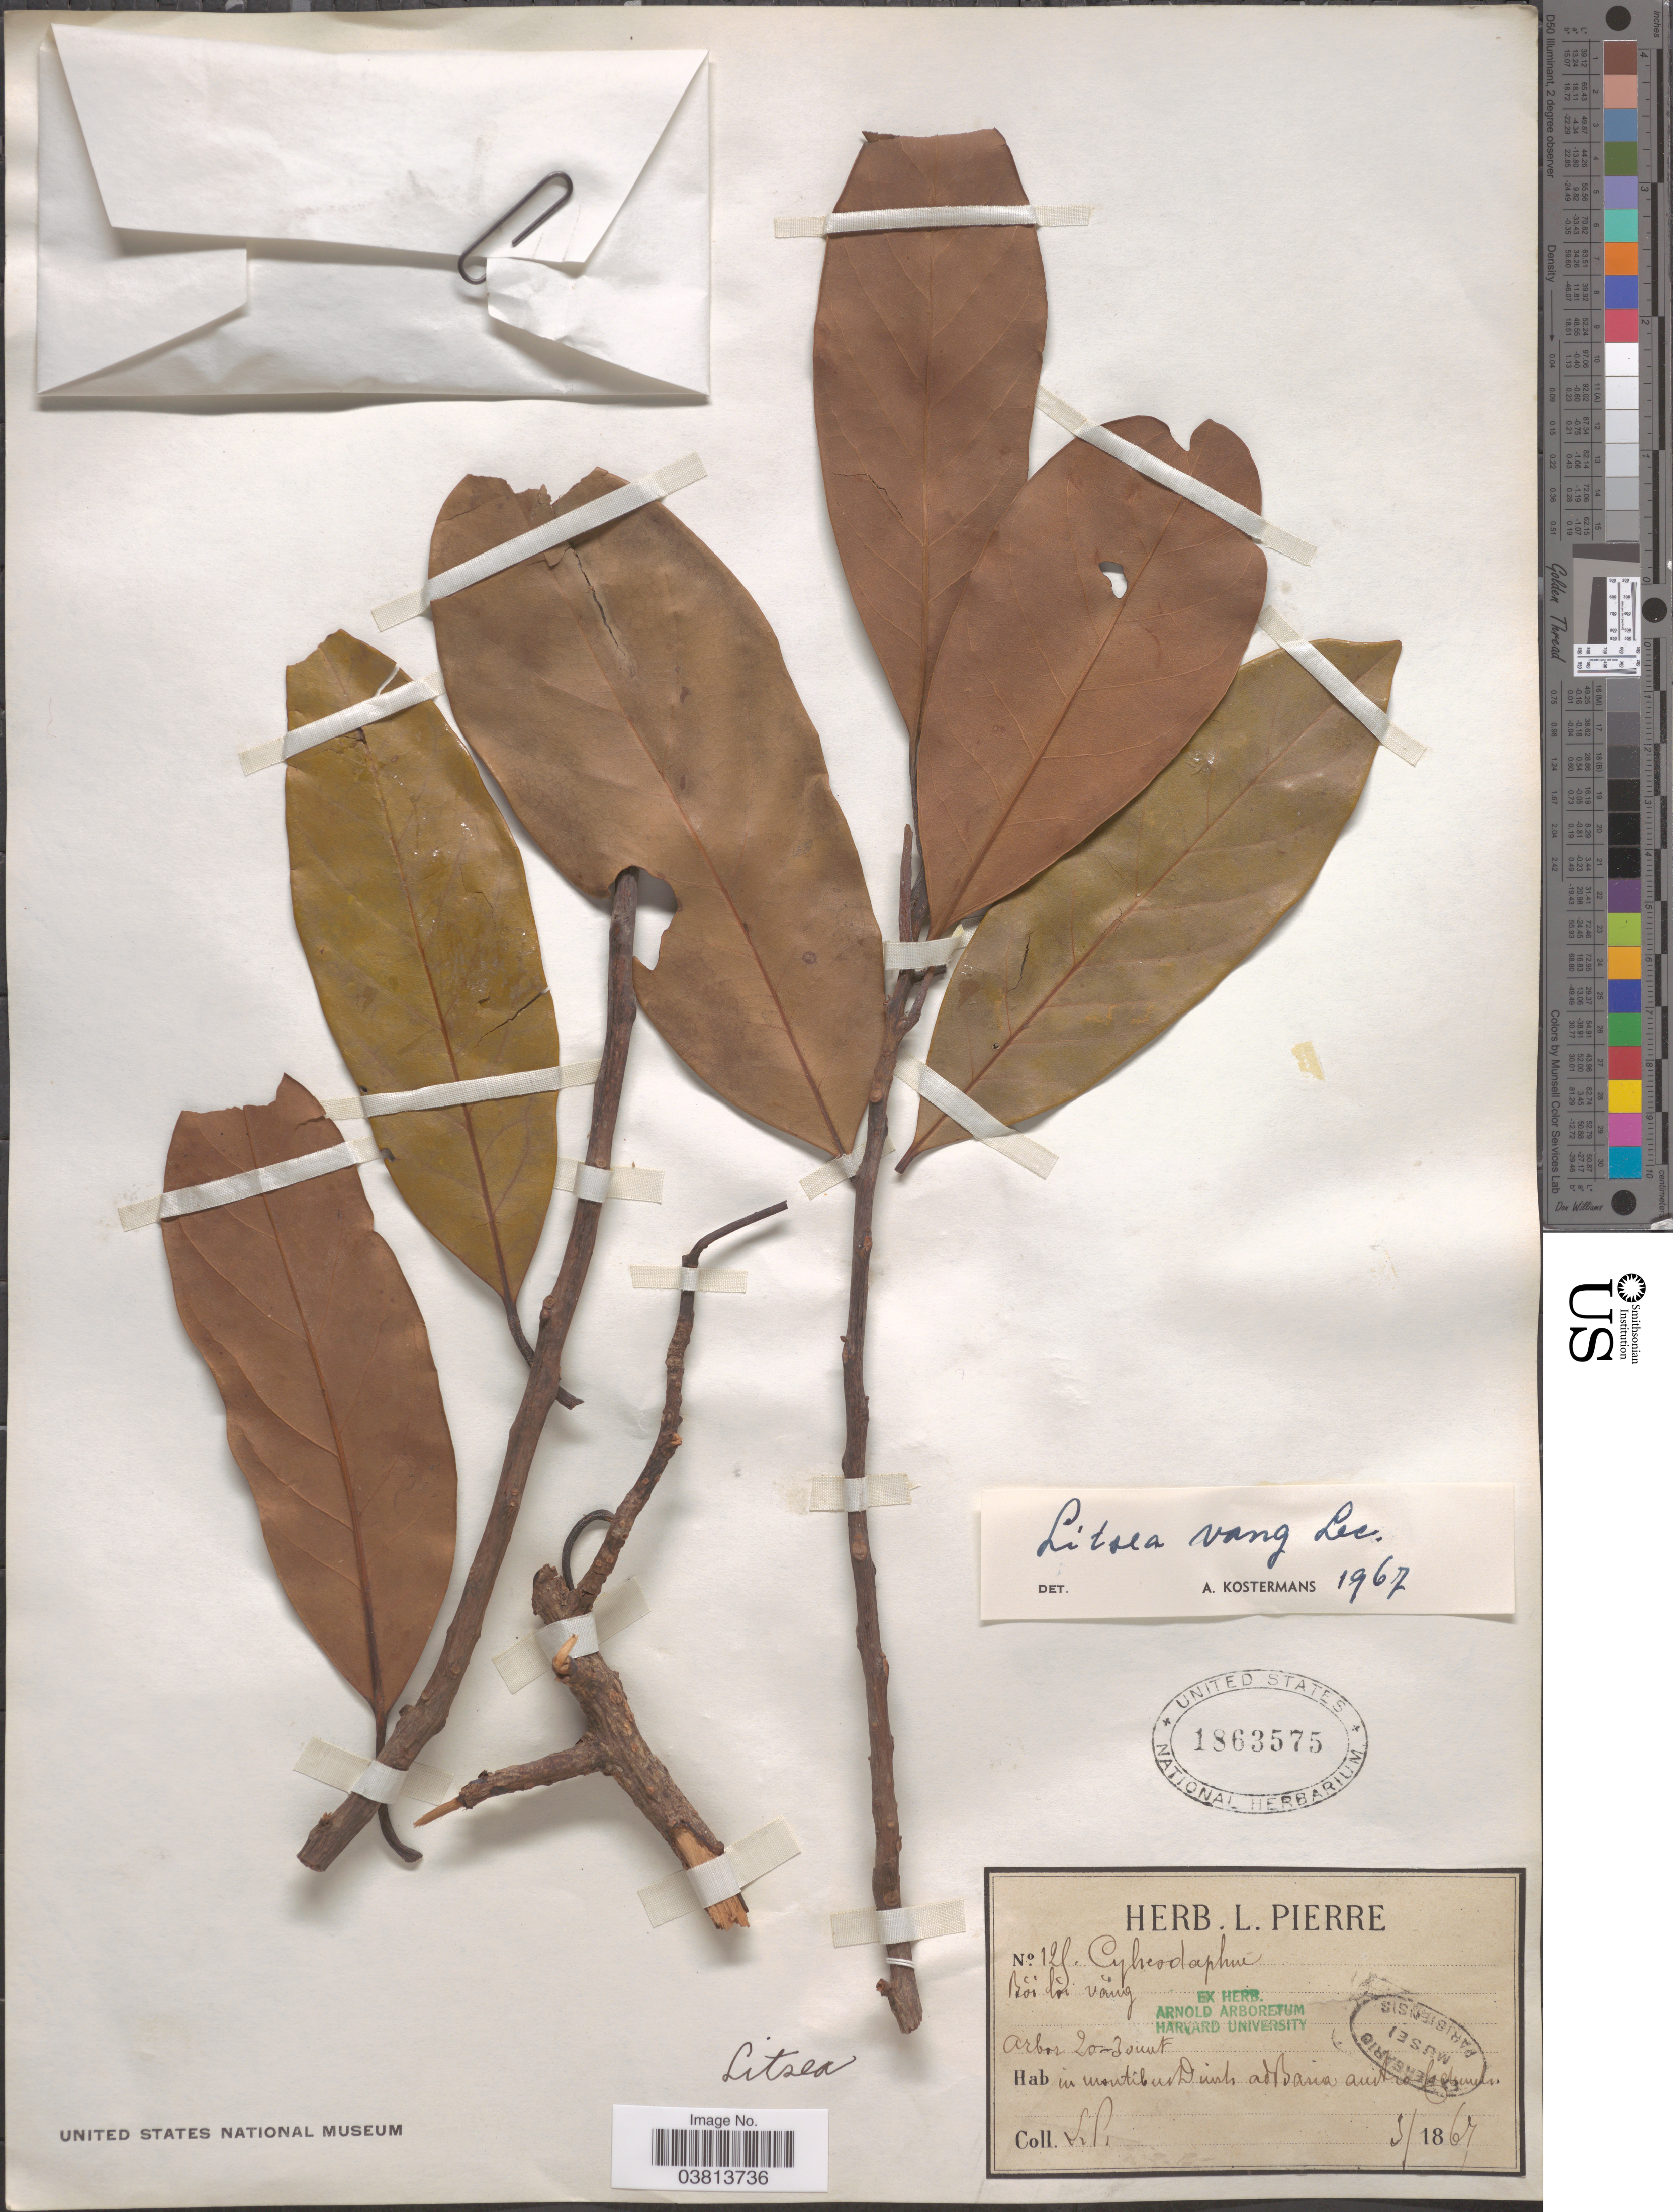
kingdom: Plantae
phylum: Tracheophyta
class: Magnoliopsida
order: Laurales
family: Lauraceae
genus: Litsea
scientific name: Litsea vang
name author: Lecomte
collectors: L. Pierre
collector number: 125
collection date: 1867-03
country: Vietnam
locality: In montibus Dinh ad Baria austro Cochin.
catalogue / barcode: US 1863575